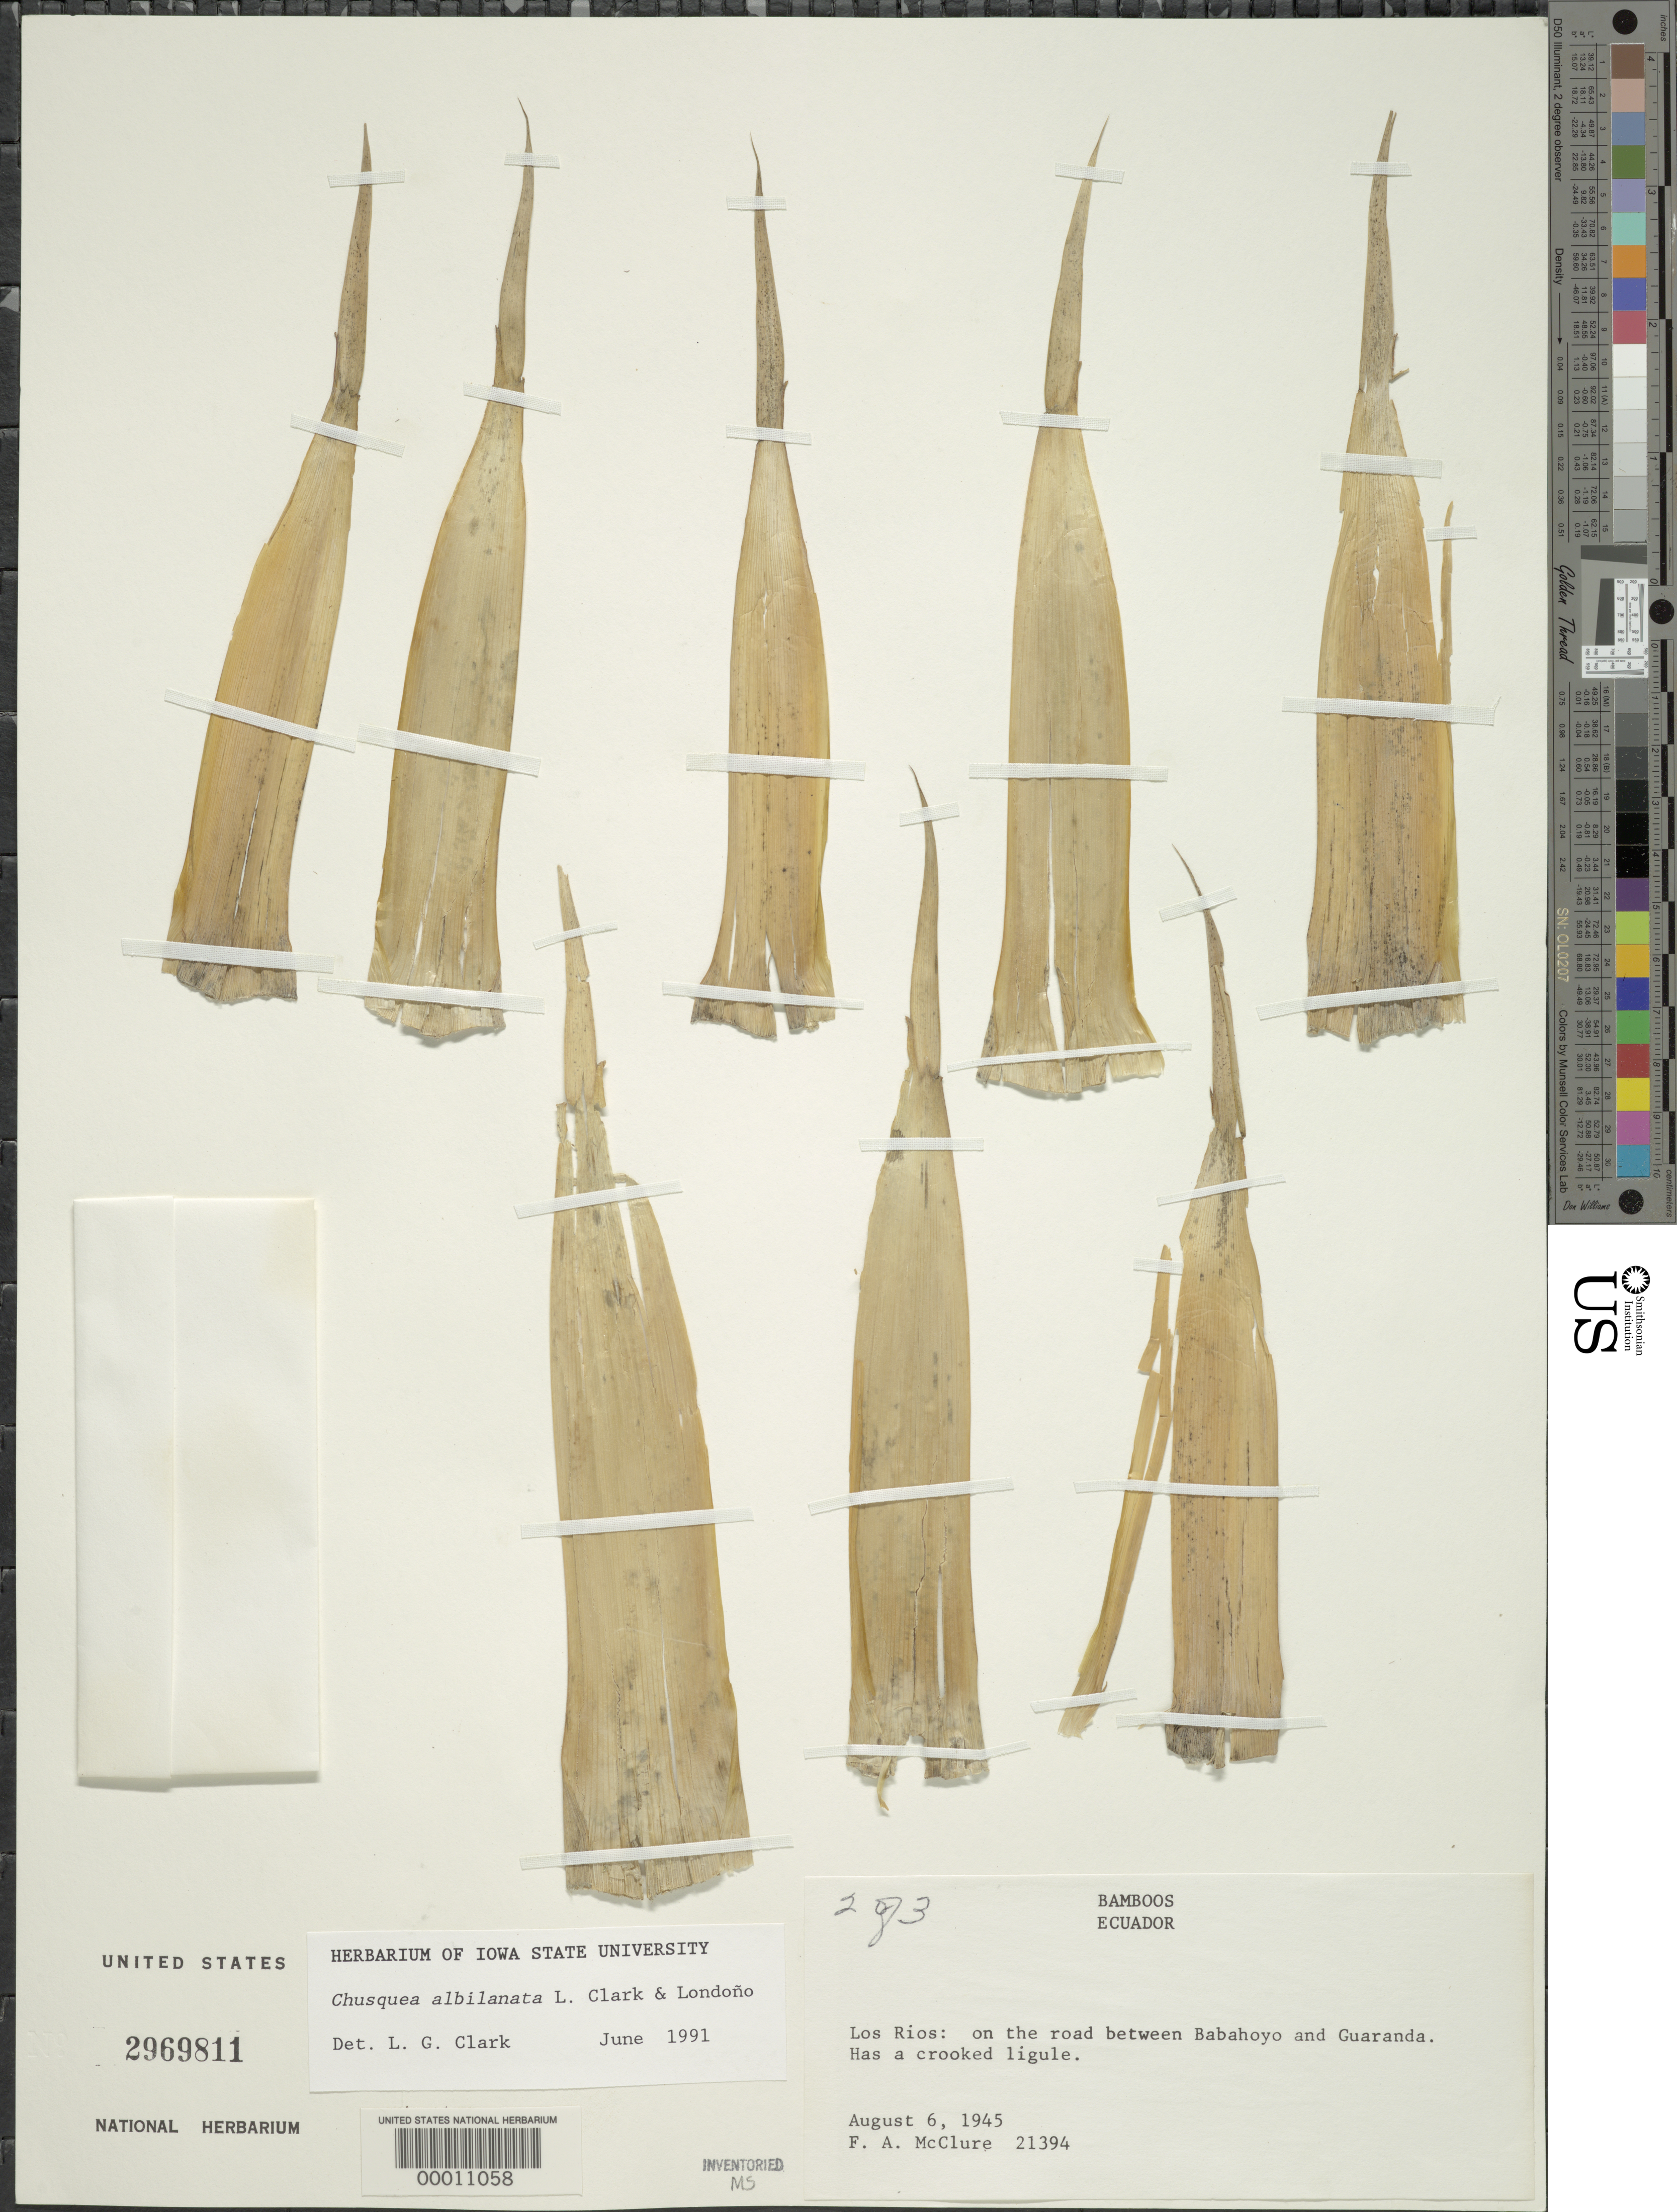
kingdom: Plantae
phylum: Tracheophyta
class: Liliopsida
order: Poales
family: Poaceae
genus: Chusquea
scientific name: Chusquea albilanata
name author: L.G. Clark & Londoño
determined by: Clark, Lynn G., (ISC), Iowa State University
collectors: F. A. McClure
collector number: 21394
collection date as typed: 06 Aug 1945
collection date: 1945-08-06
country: Ecuador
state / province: Los Ríos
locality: Babahoyo, Guaranda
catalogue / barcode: US 2969811